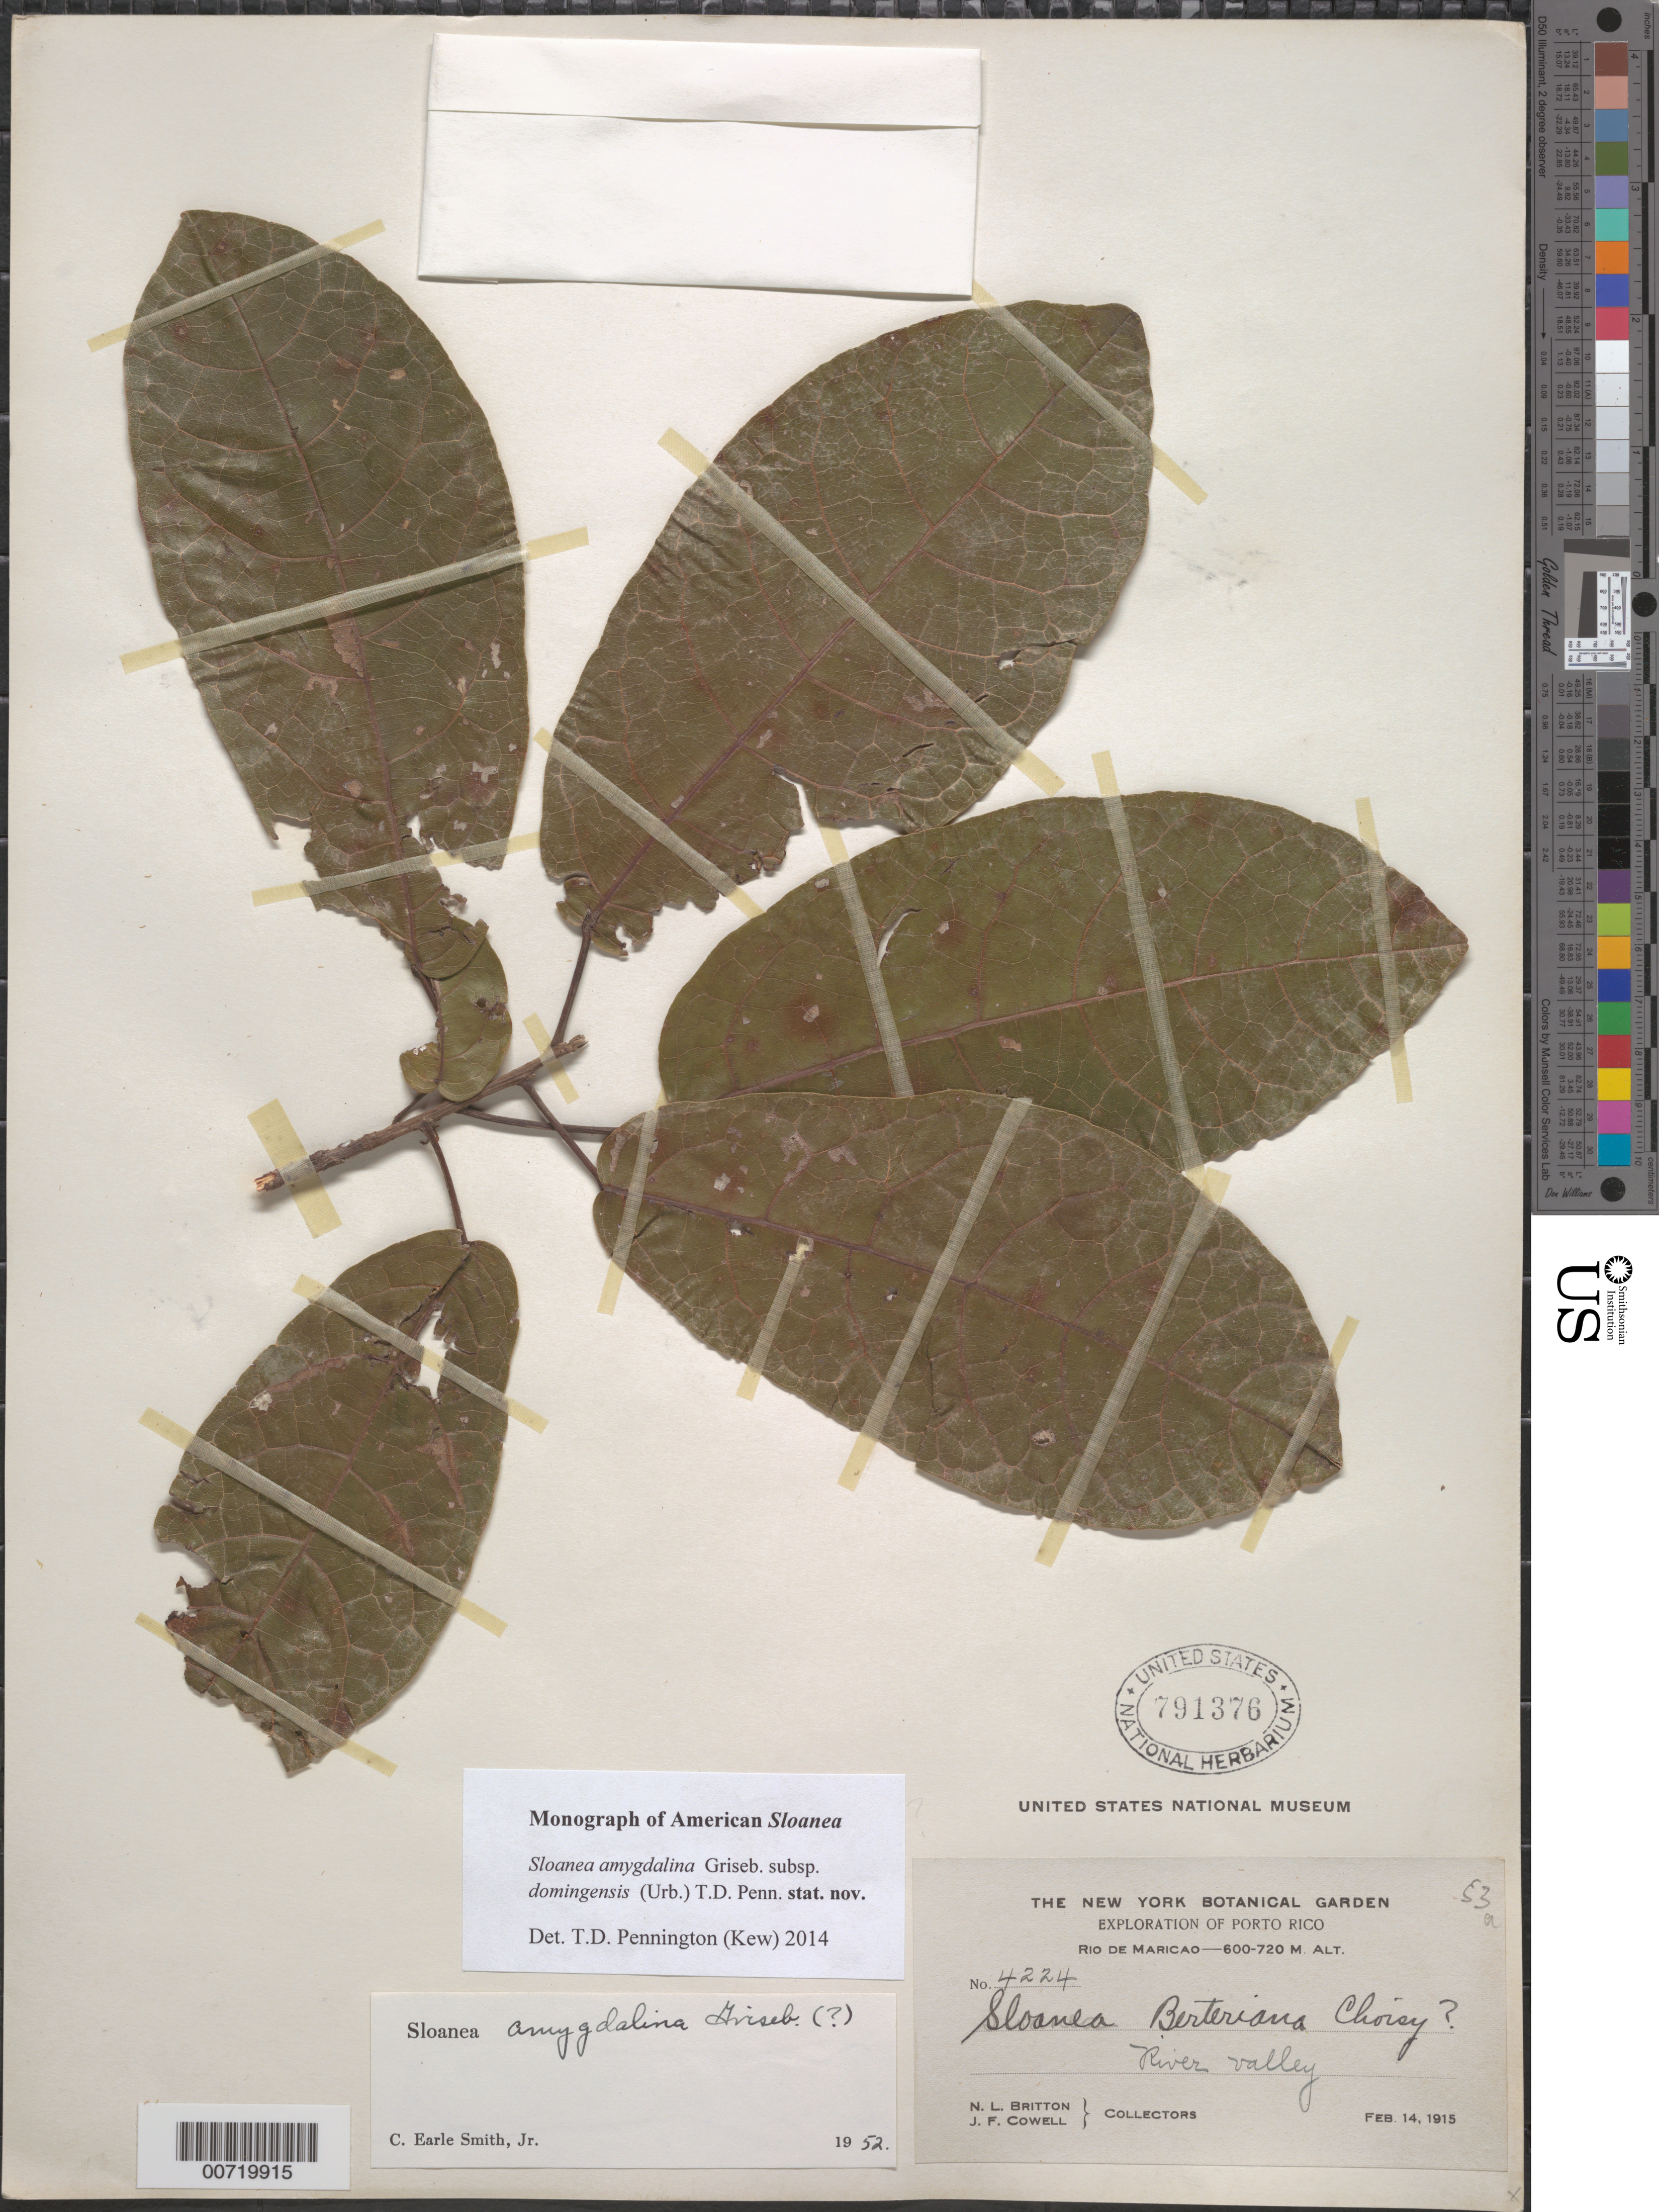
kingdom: Plantae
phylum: Tracheophyta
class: Magnoliopsida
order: Oxalidales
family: Elaeocarpaceae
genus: Sloanea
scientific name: Sloanea amygdalina subsp. domingensis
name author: (Urb.) T.D. Penn.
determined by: Pennington, T. D., (K)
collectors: N. Britton & J. F. Cowell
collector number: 4224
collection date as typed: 14 Feb 1915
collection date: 1915-02-14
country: Puerto Rico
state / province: Maricao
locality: Río Maricao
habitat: River valley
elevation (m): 600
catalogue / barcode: US 791376